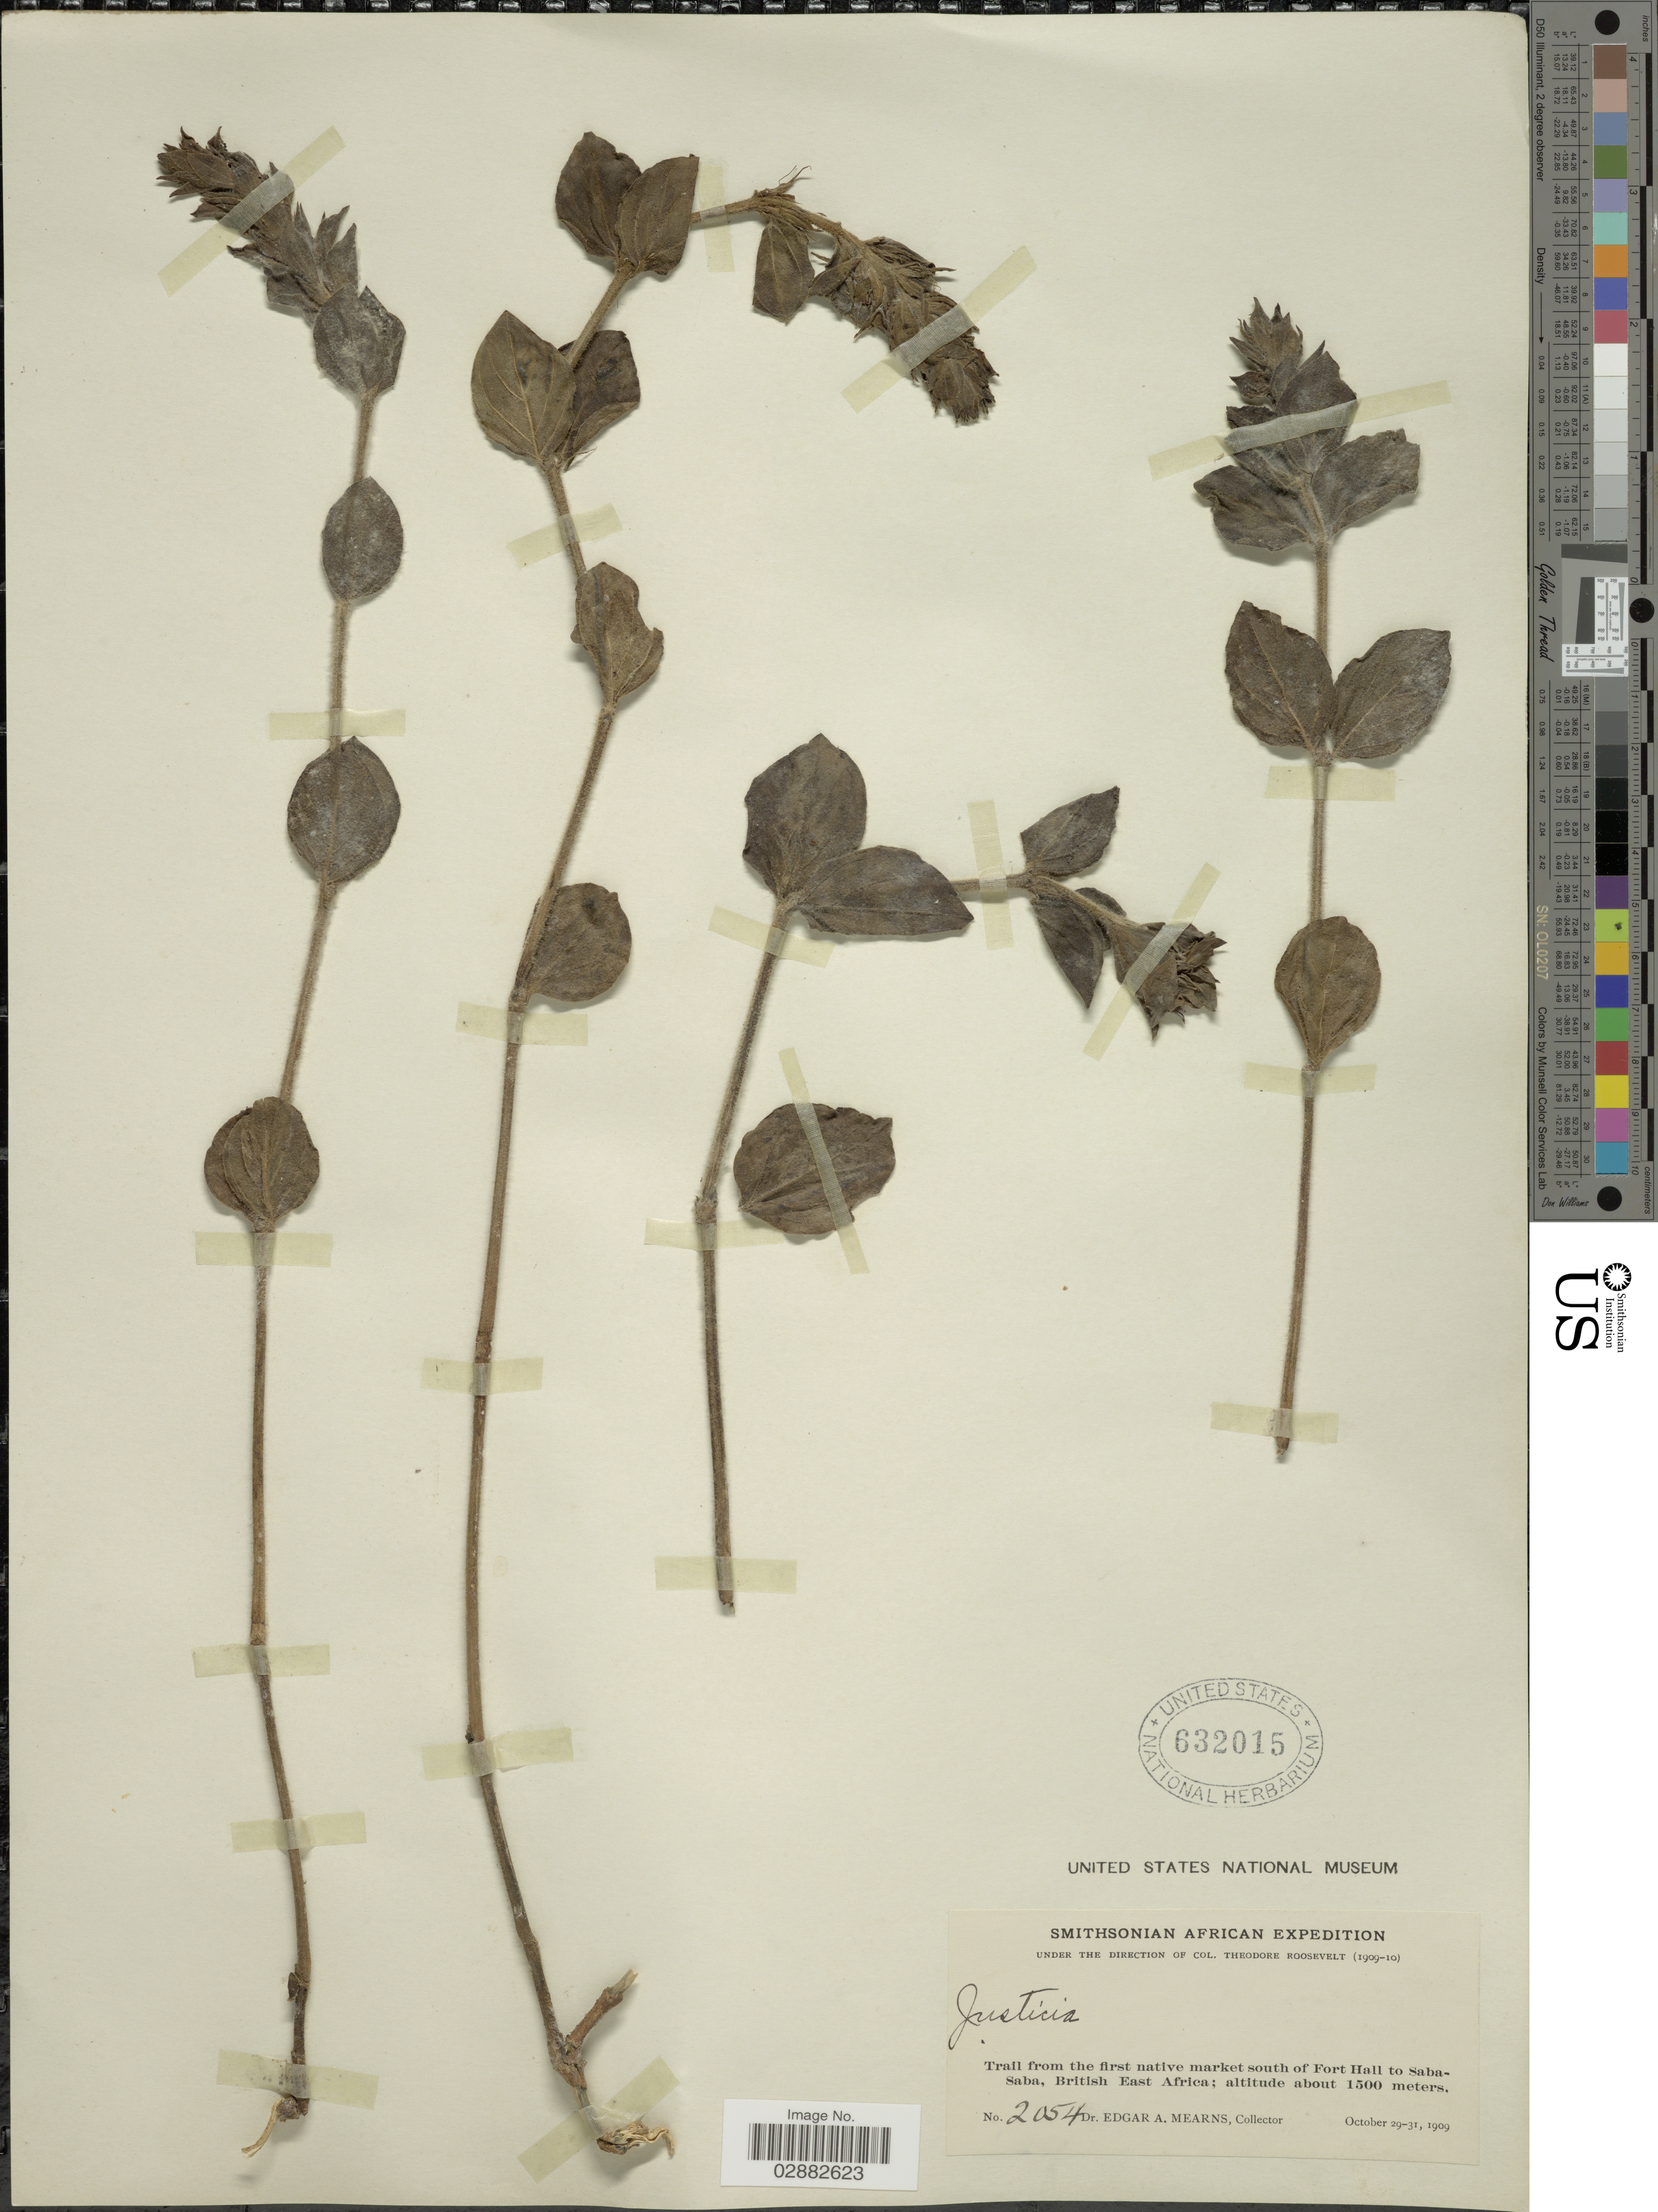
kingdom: Plantae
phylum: Tracheophyta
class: Magnoliopsida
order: Lamiales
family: Acanthaceae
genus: Justicia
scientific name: Justicia sp.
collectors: E. A. Mearns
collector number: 2054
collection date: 1909-10-29/1909-10-31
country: Kenya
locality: Trail from the first native market south of Fort Hall to Saba-Saba, British East Africa.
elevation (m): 1500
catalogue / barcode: US 632015